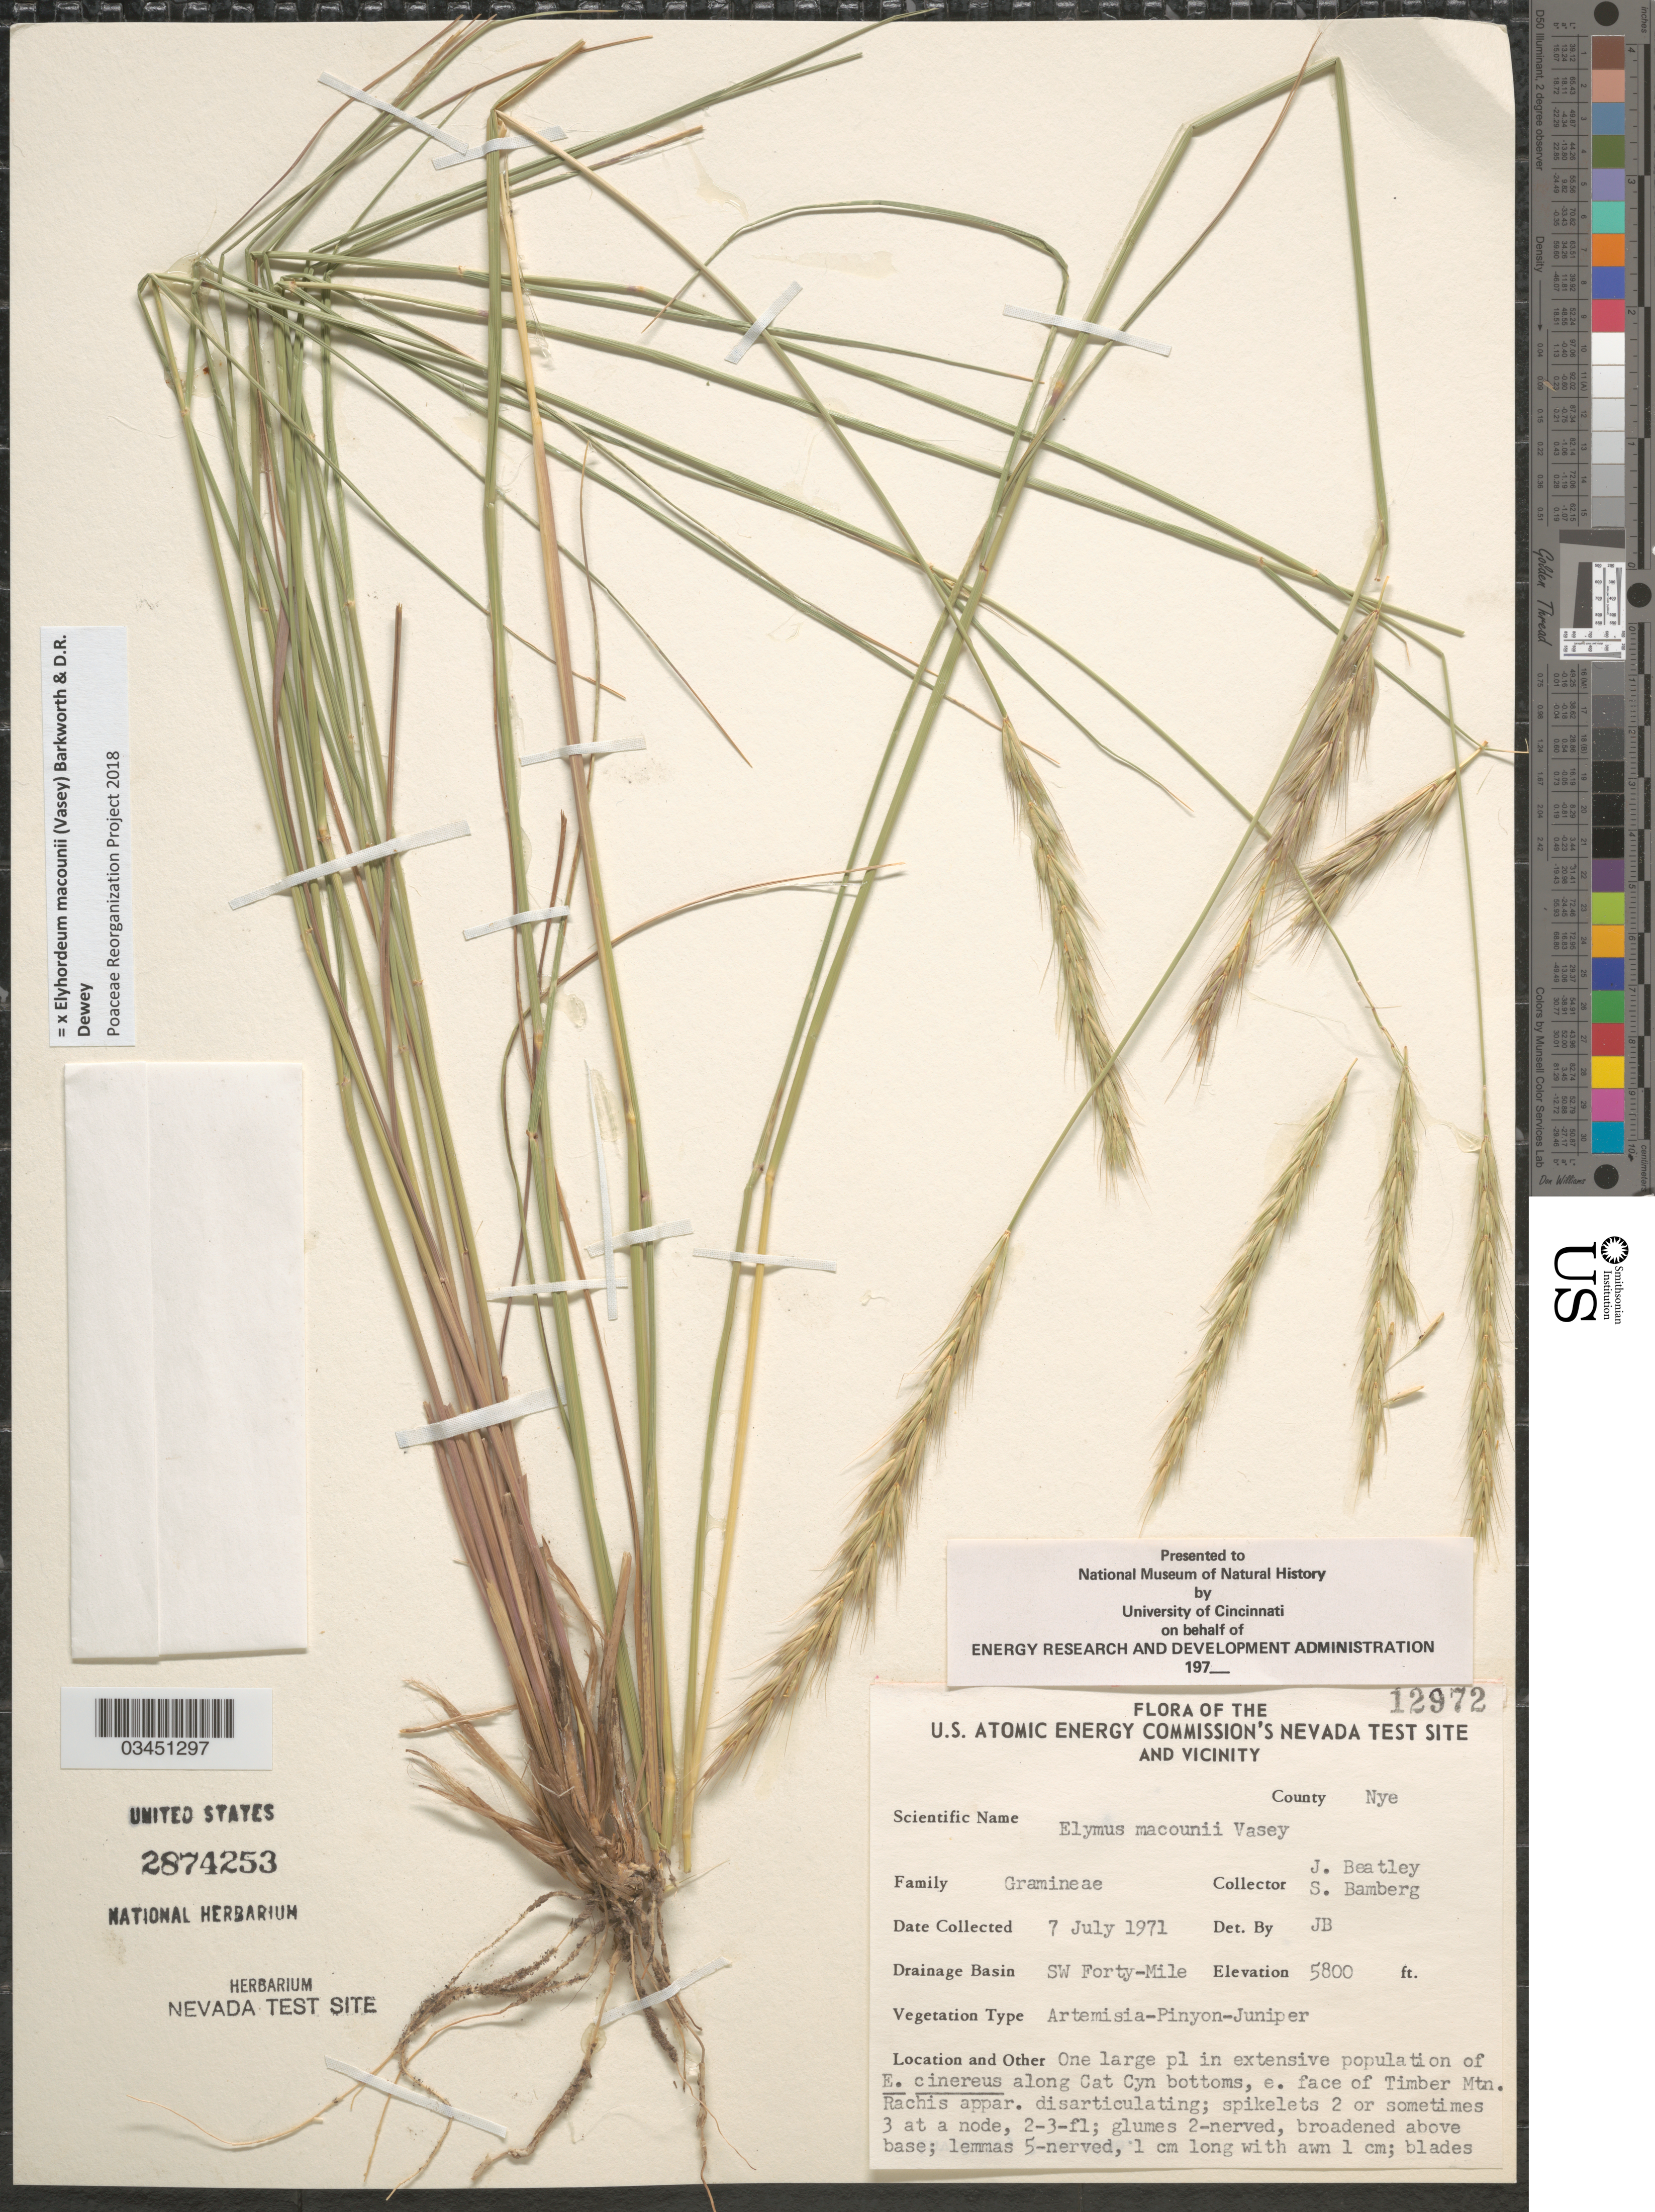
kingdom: Plantae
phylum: Tracheophyta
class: Liliopsida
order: Poales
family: Poaceae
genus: Elyhordeum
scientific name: x Elyhordeum macounii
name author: (Vasey) Barkworth & Dewey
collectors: J. C. Beatley & S. Bamberg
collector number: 12972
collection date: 1971-07-07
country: United States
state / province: Nevada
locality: U.S. Atomic Energy Commission's Nevada Test Site and Vicinity. County Nye. Drainage Basin SW Forty-Mile. Along Cat Cyn bottoms, e. face of Timber Mtn.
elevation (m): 1768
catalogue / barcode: US 2874253